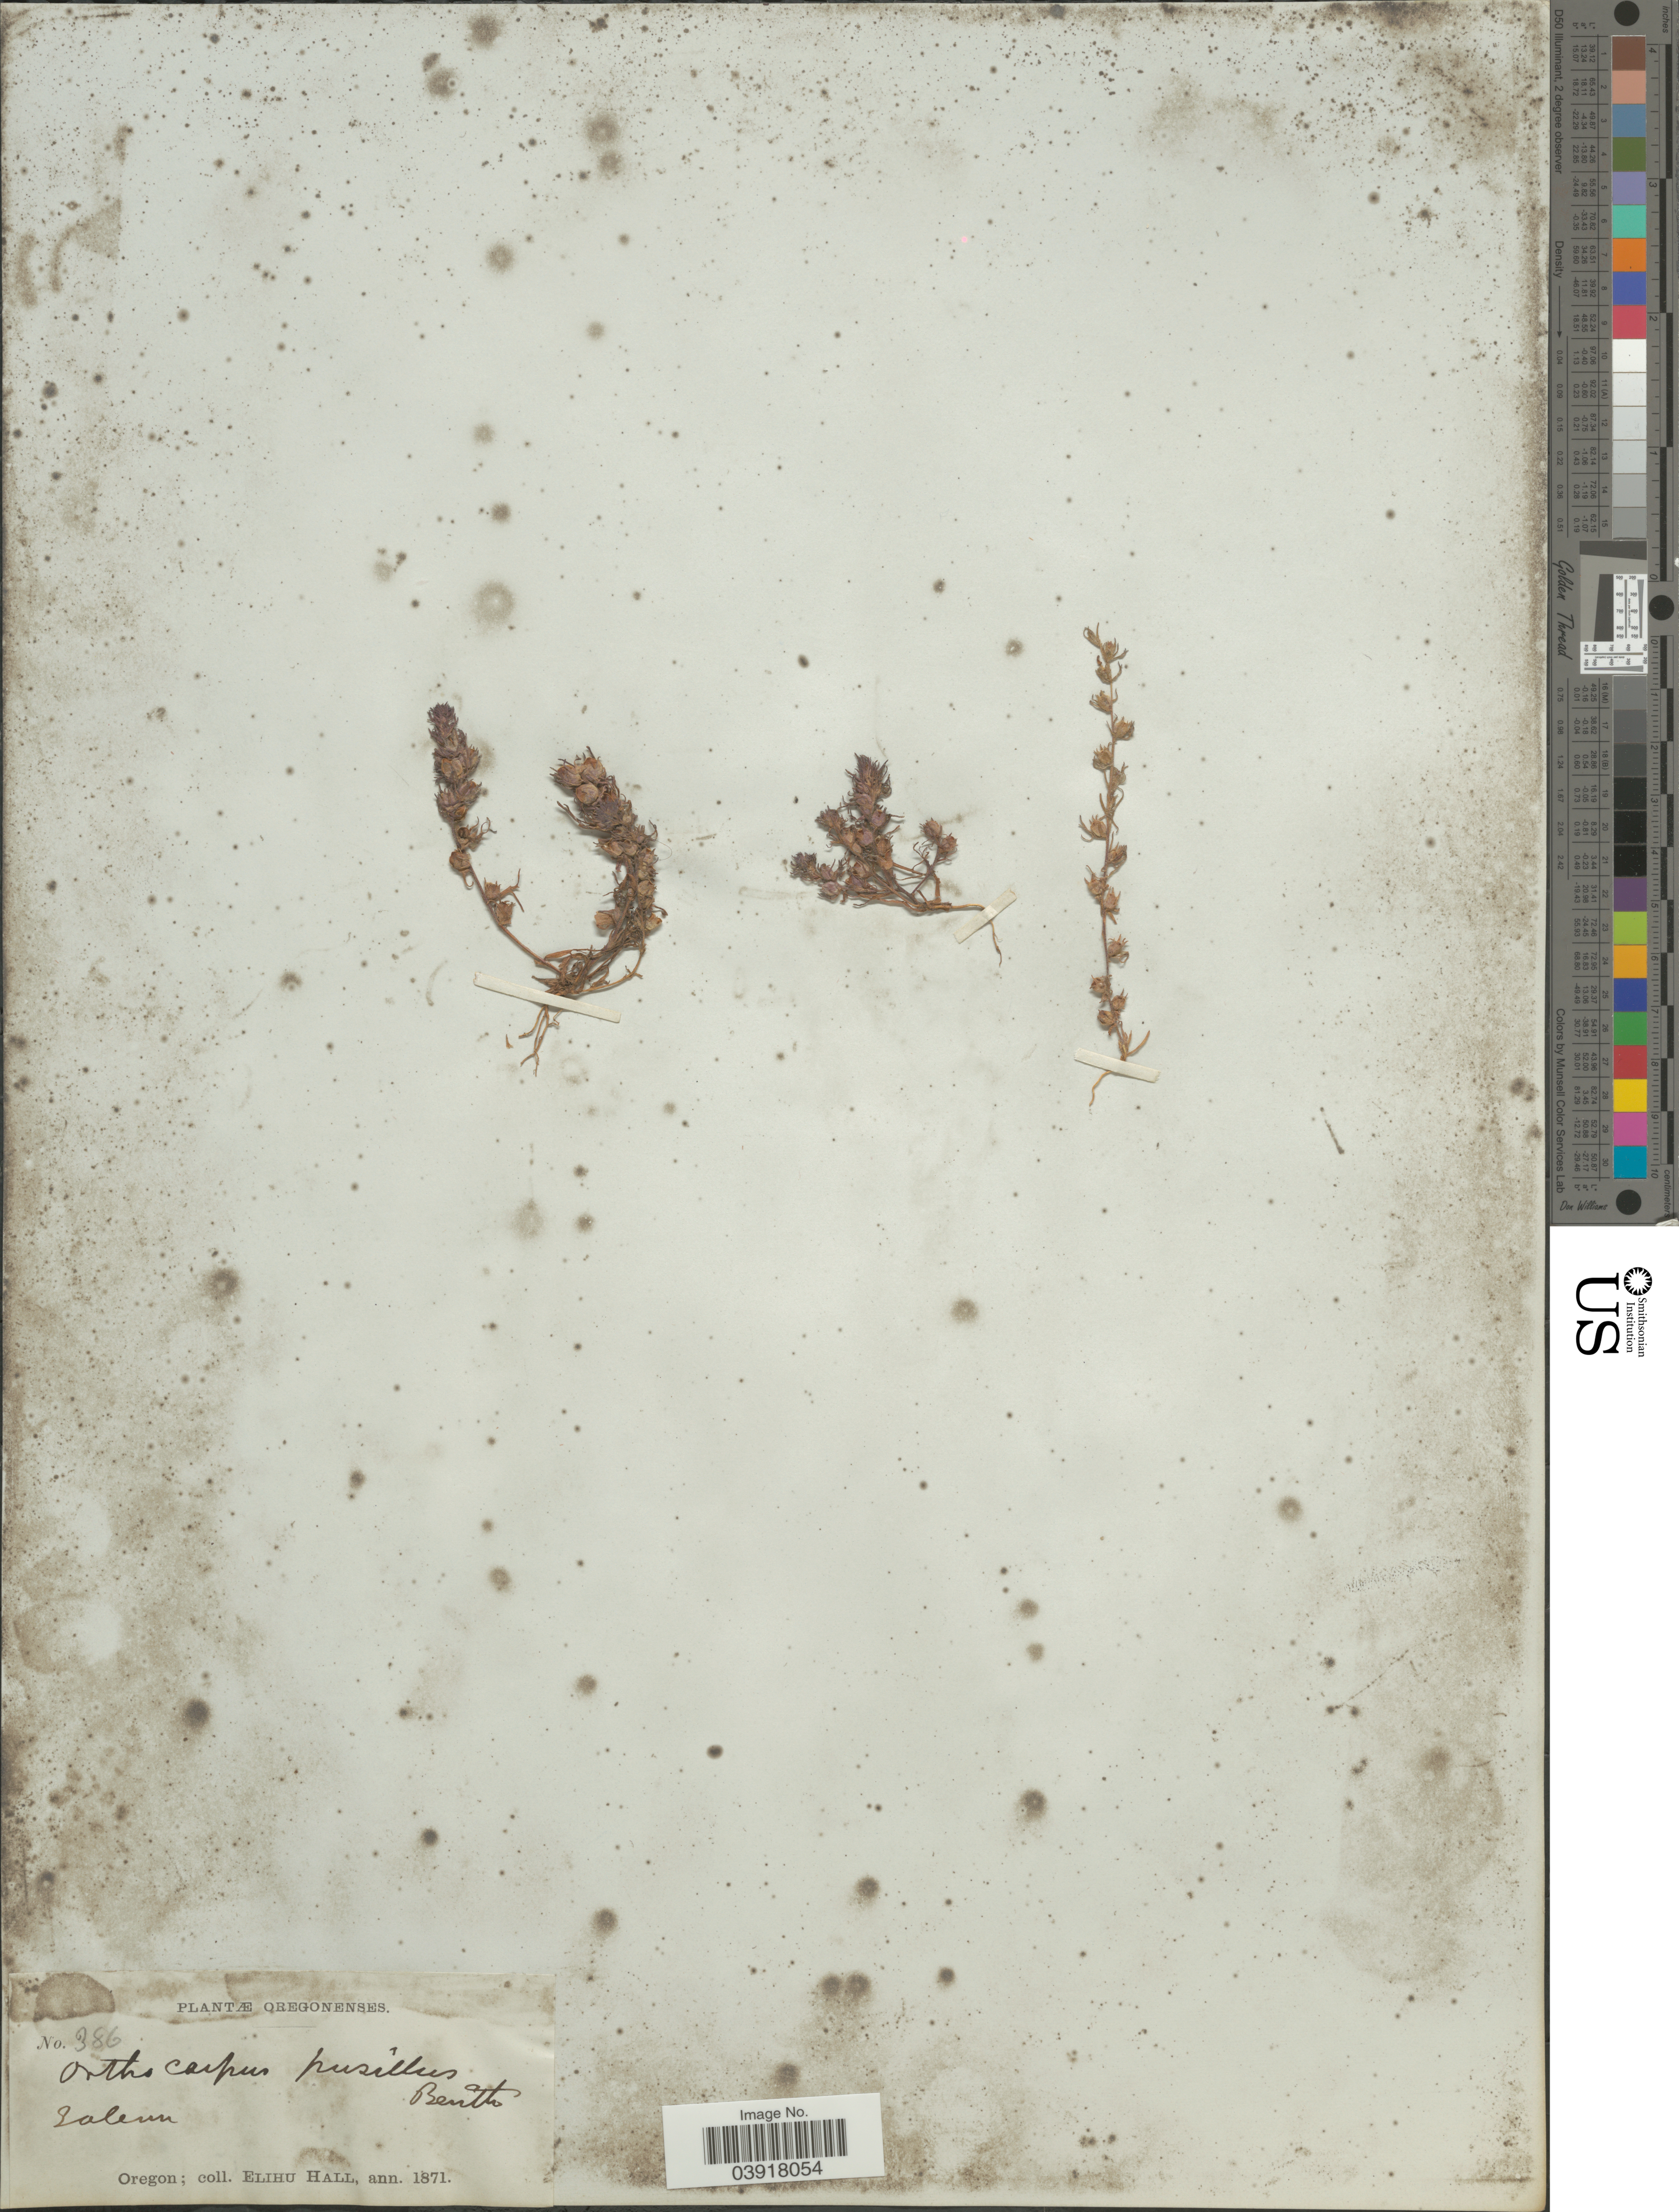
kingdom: Plantae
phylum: Tracheophyta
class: Magnoliopsida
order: Lamiales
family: Orobanchaceae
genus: Orthocarpus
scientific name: Orthocarpus pusillus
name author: Benth.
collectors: E. Hall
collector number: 386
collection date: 1871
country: United States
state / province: Oregon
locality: Salem.